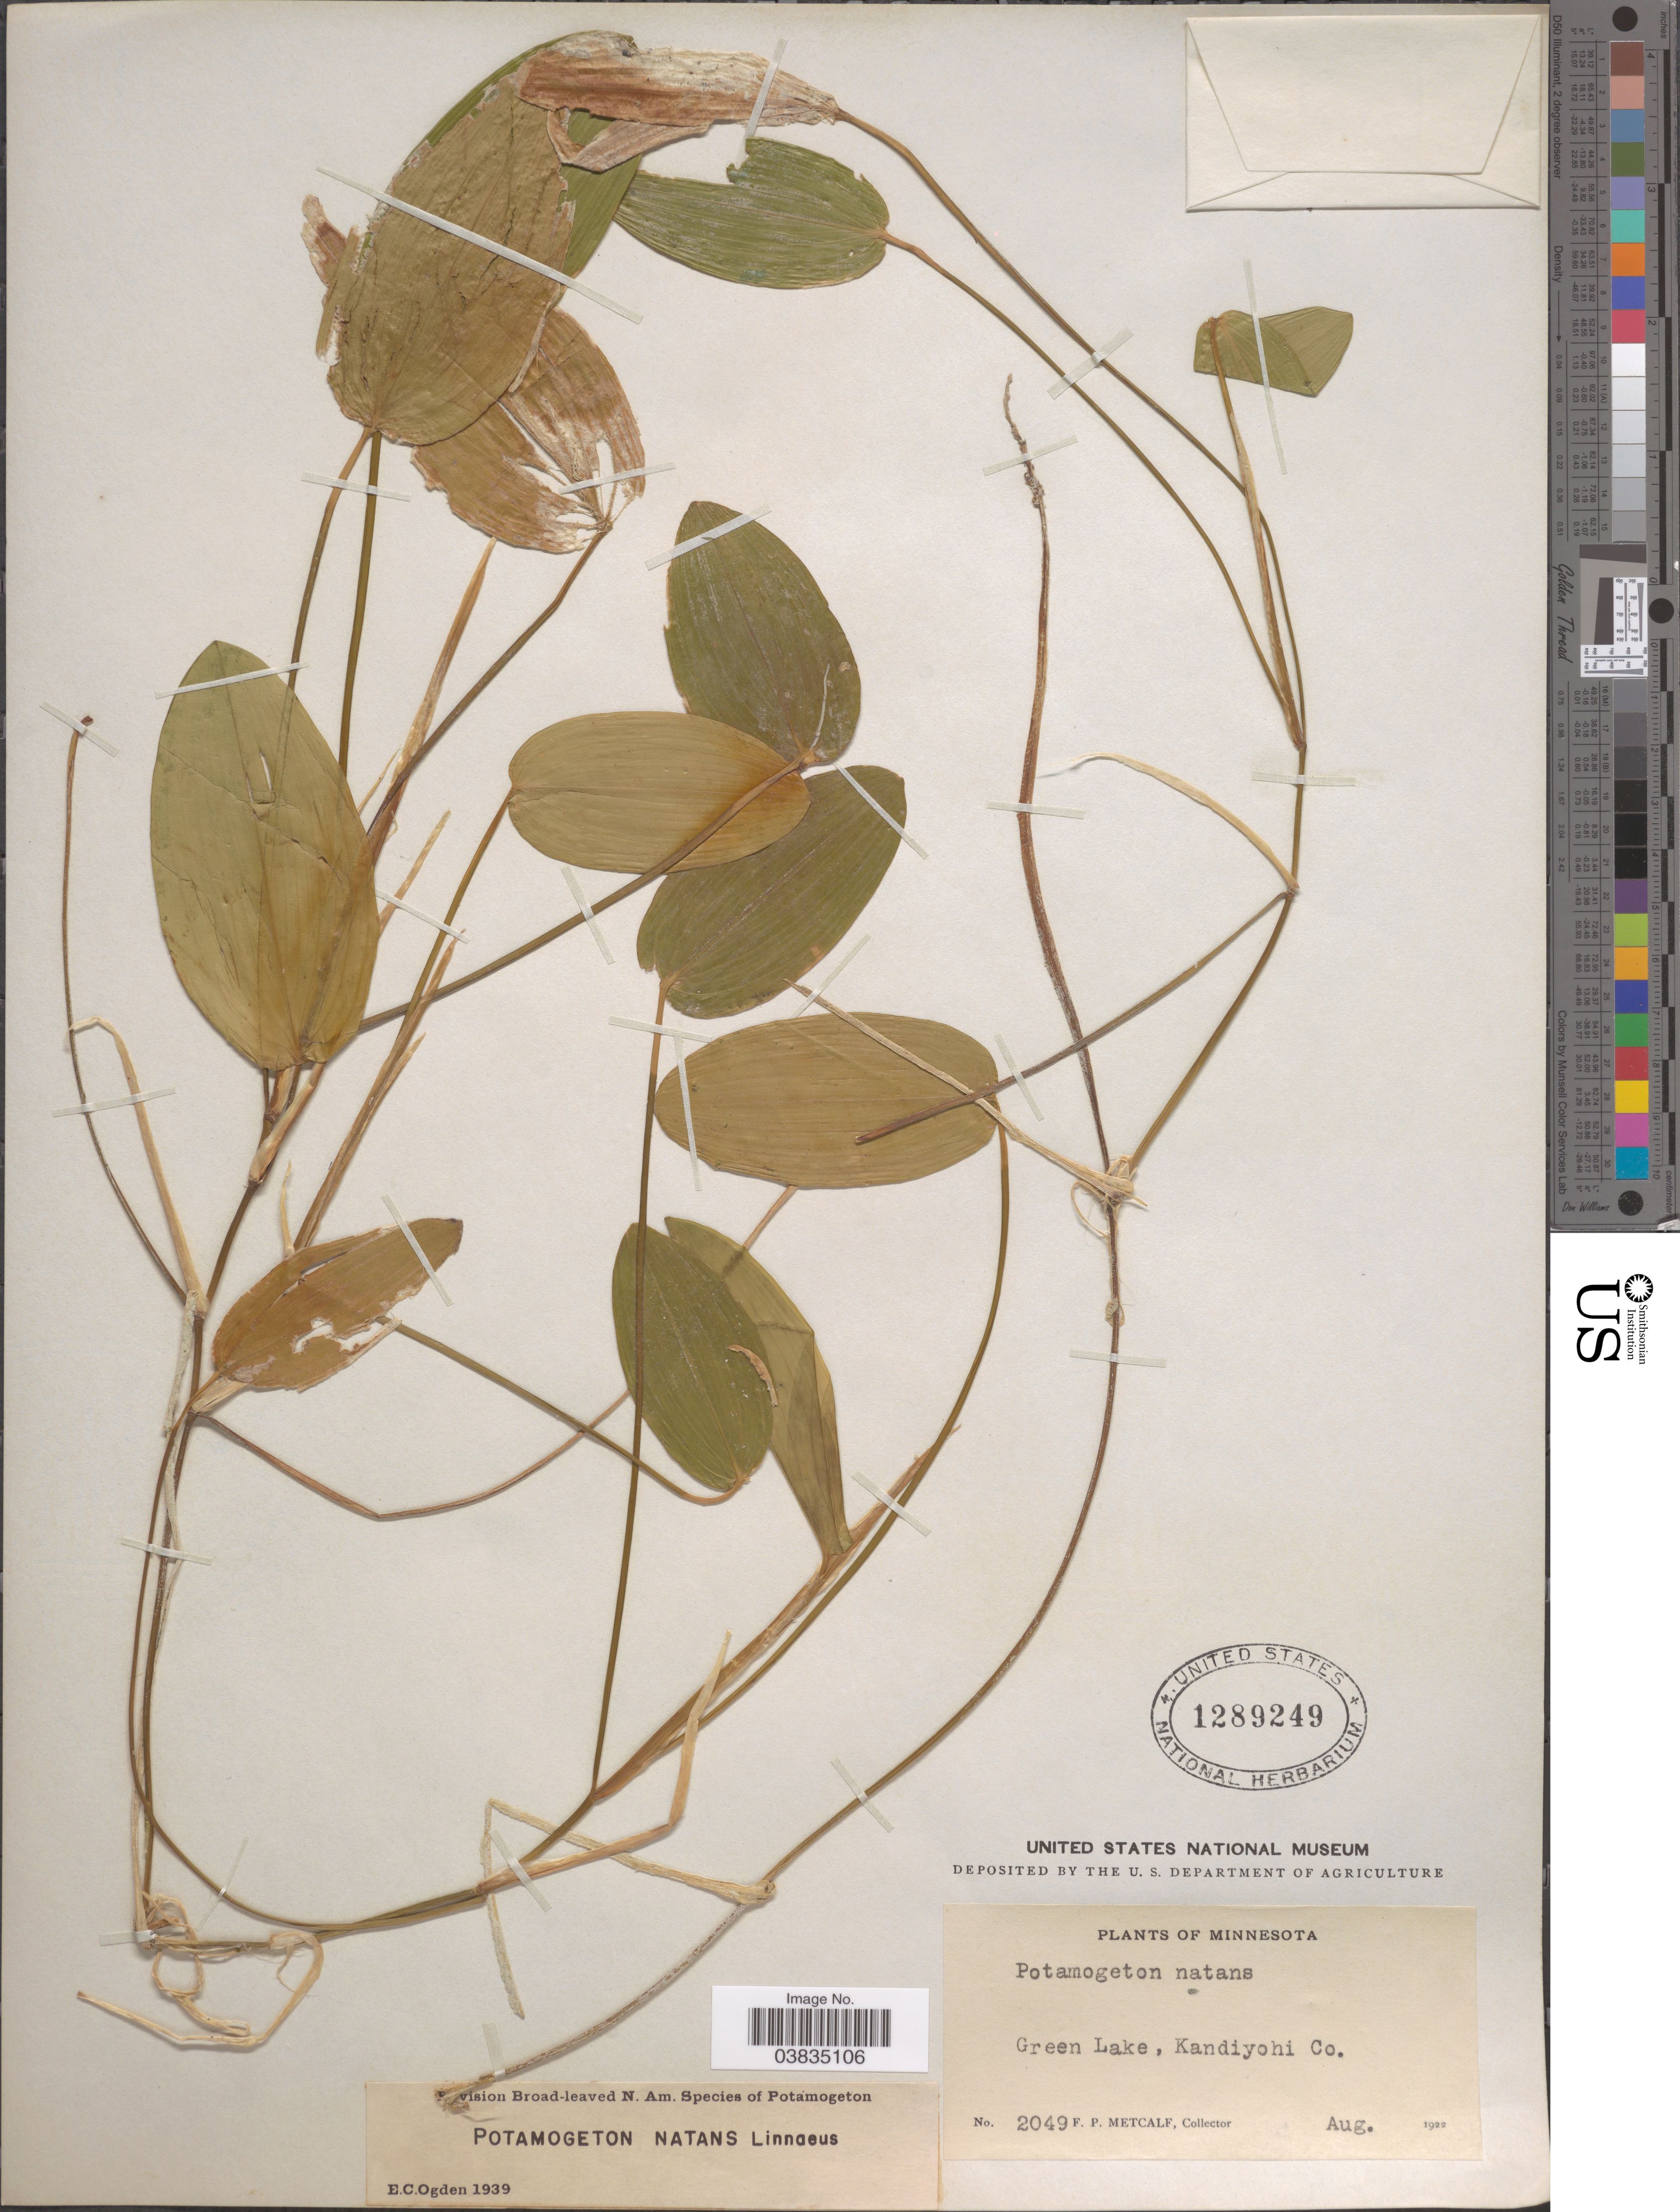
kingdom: Plantae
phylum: Tracheophyta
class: Liliopsida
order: Alismatales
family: Potamogetonaceae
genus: Potamogeton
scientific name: Potamogeton natans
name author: L.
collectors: F. Metcalf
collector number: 2049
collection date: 1922-08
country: United States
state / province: Minnesota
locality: Green Lake, Kandiyohi Co.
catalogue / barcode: US 1289249